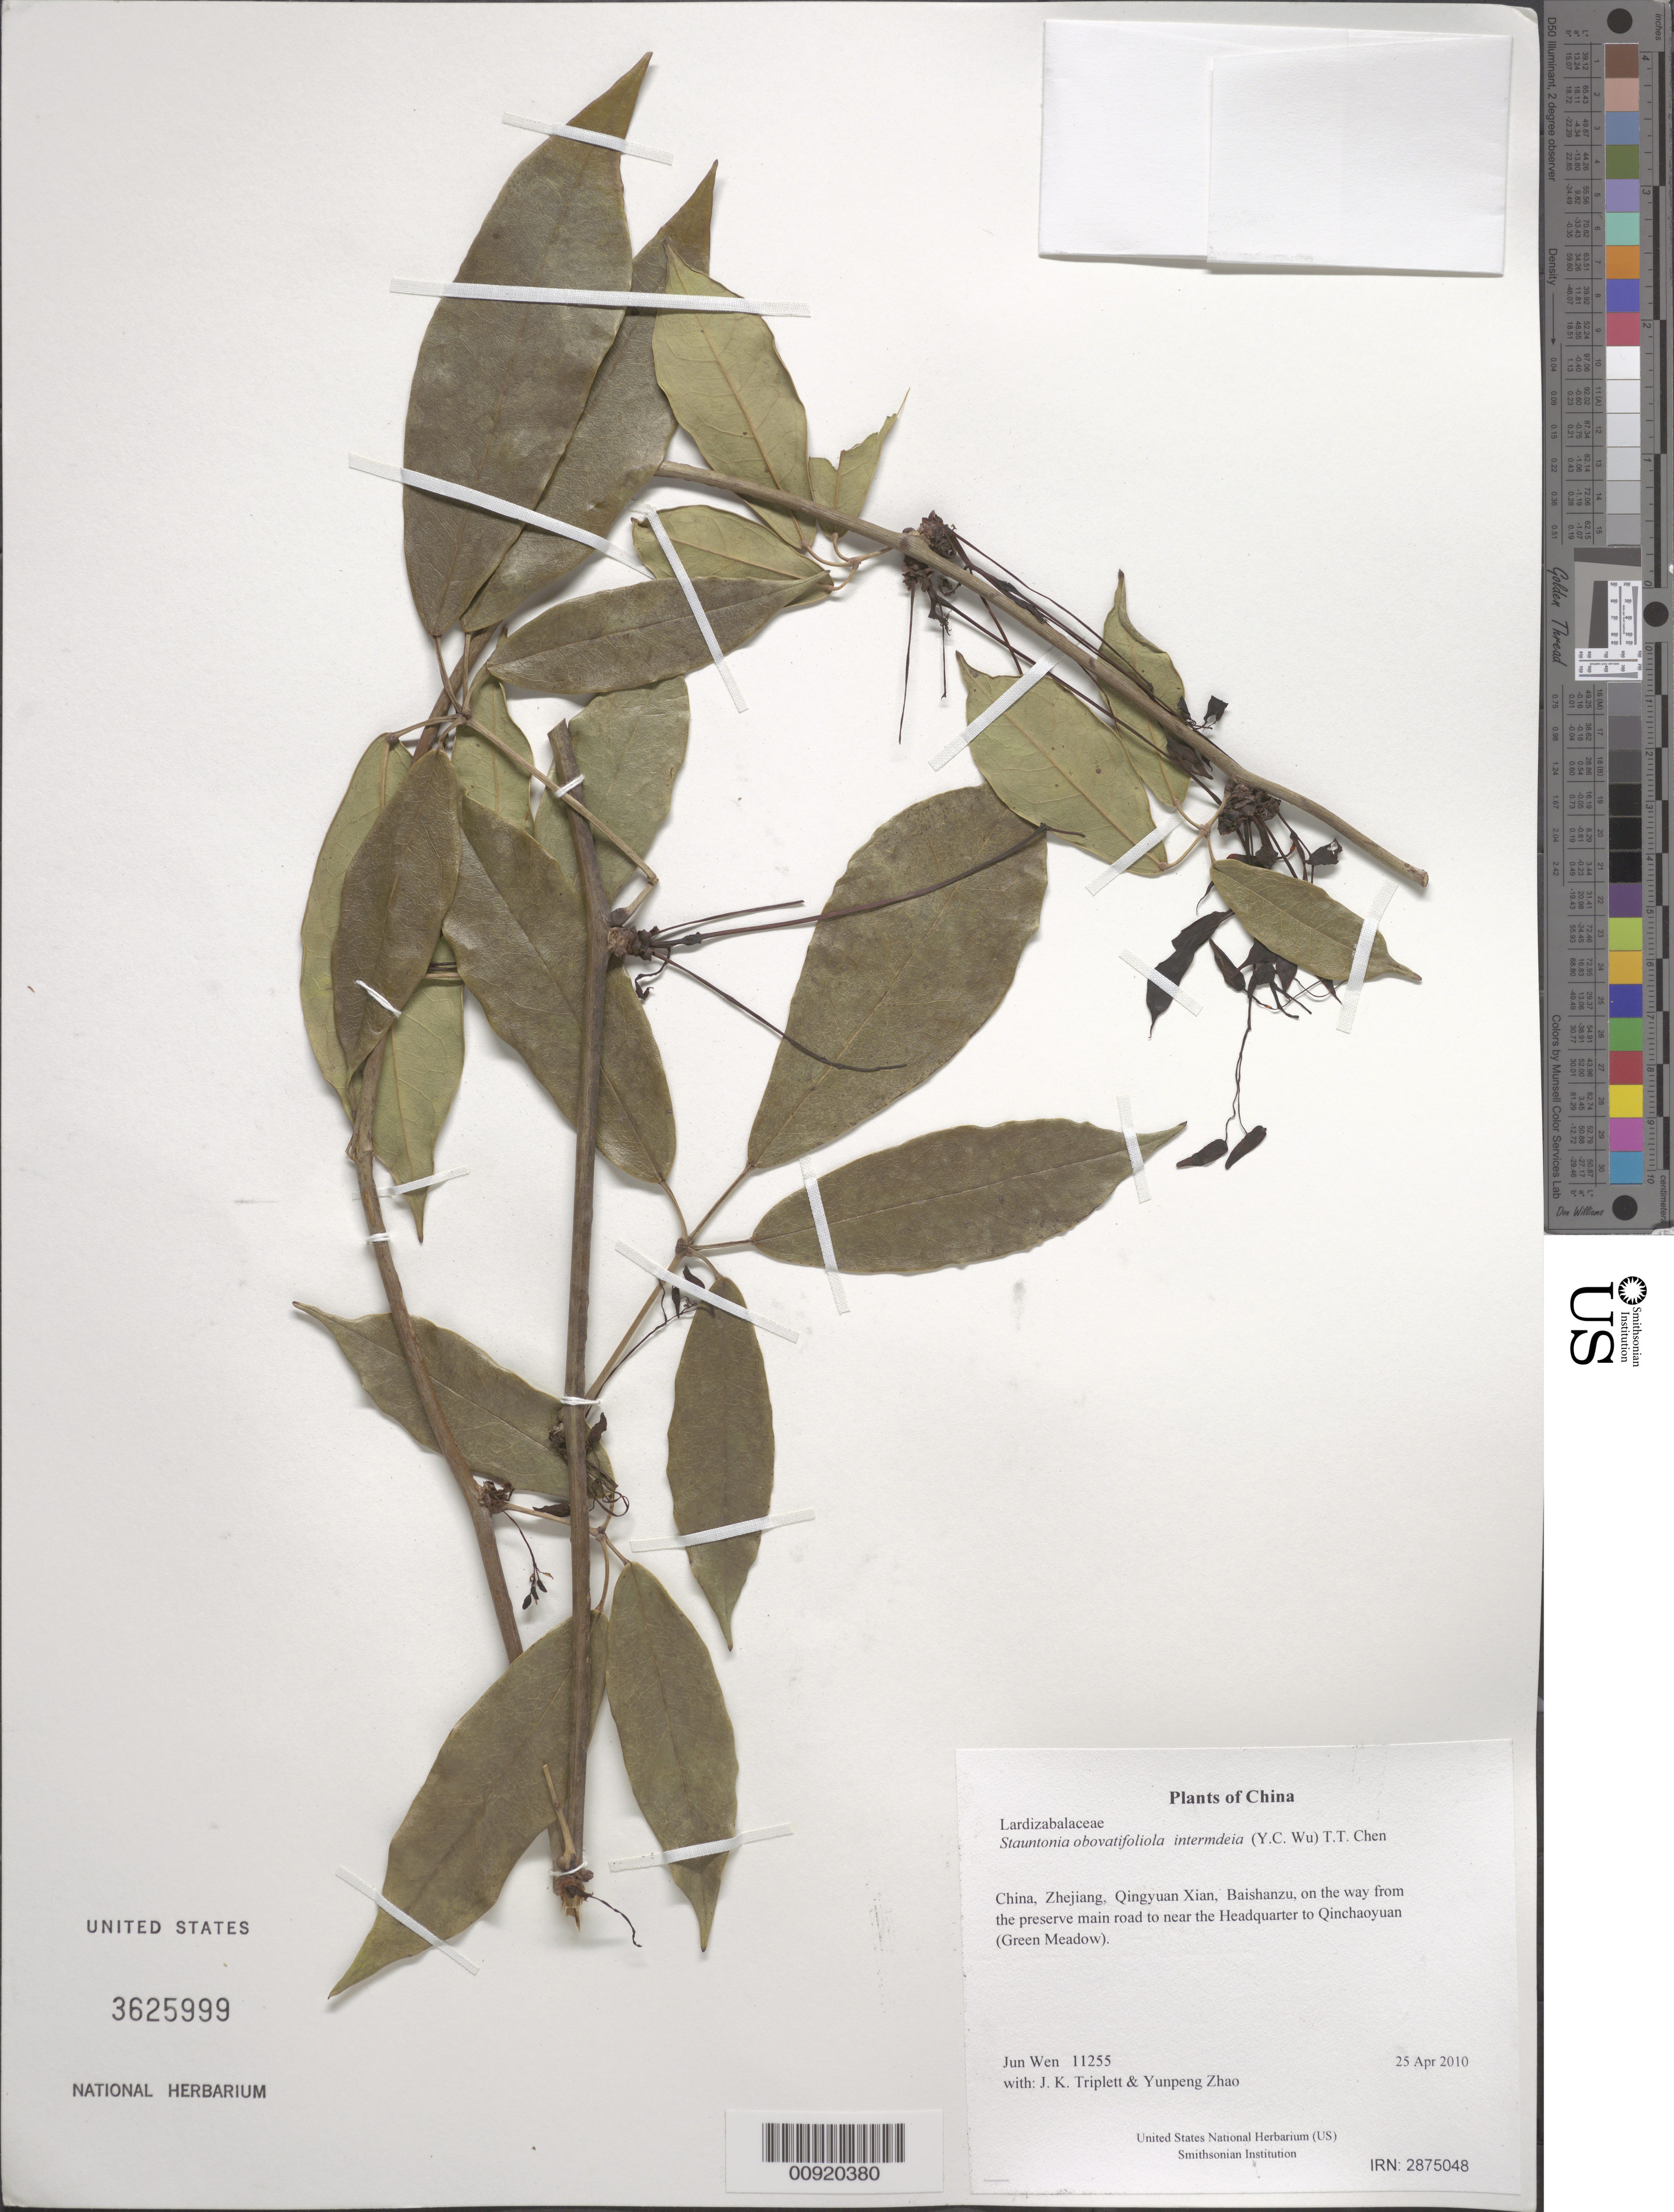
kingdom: Plantae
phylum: Tracheophyta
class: Magnoliopsida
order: Ranunculales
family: Lardizabalaceae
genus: Stauntonia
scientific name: Stauntonia obovatifoliola subsp. intermdeia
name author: (Y.C. Wu) T.T. Chen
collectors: J. Wen, J. K. Triplett & Yunpeng Zhao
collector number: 11255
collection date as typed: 25 Apr 2010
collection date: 2010-04-25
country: China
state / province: Zhejiang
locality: Qingyuan Xian, Baishanzu, on the way from the preserve main road to near the Headquarter to Qinchaoyuan (Green Meadow).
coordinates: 27 43.836 N, 119 11.136 E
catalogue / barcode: US 3625999